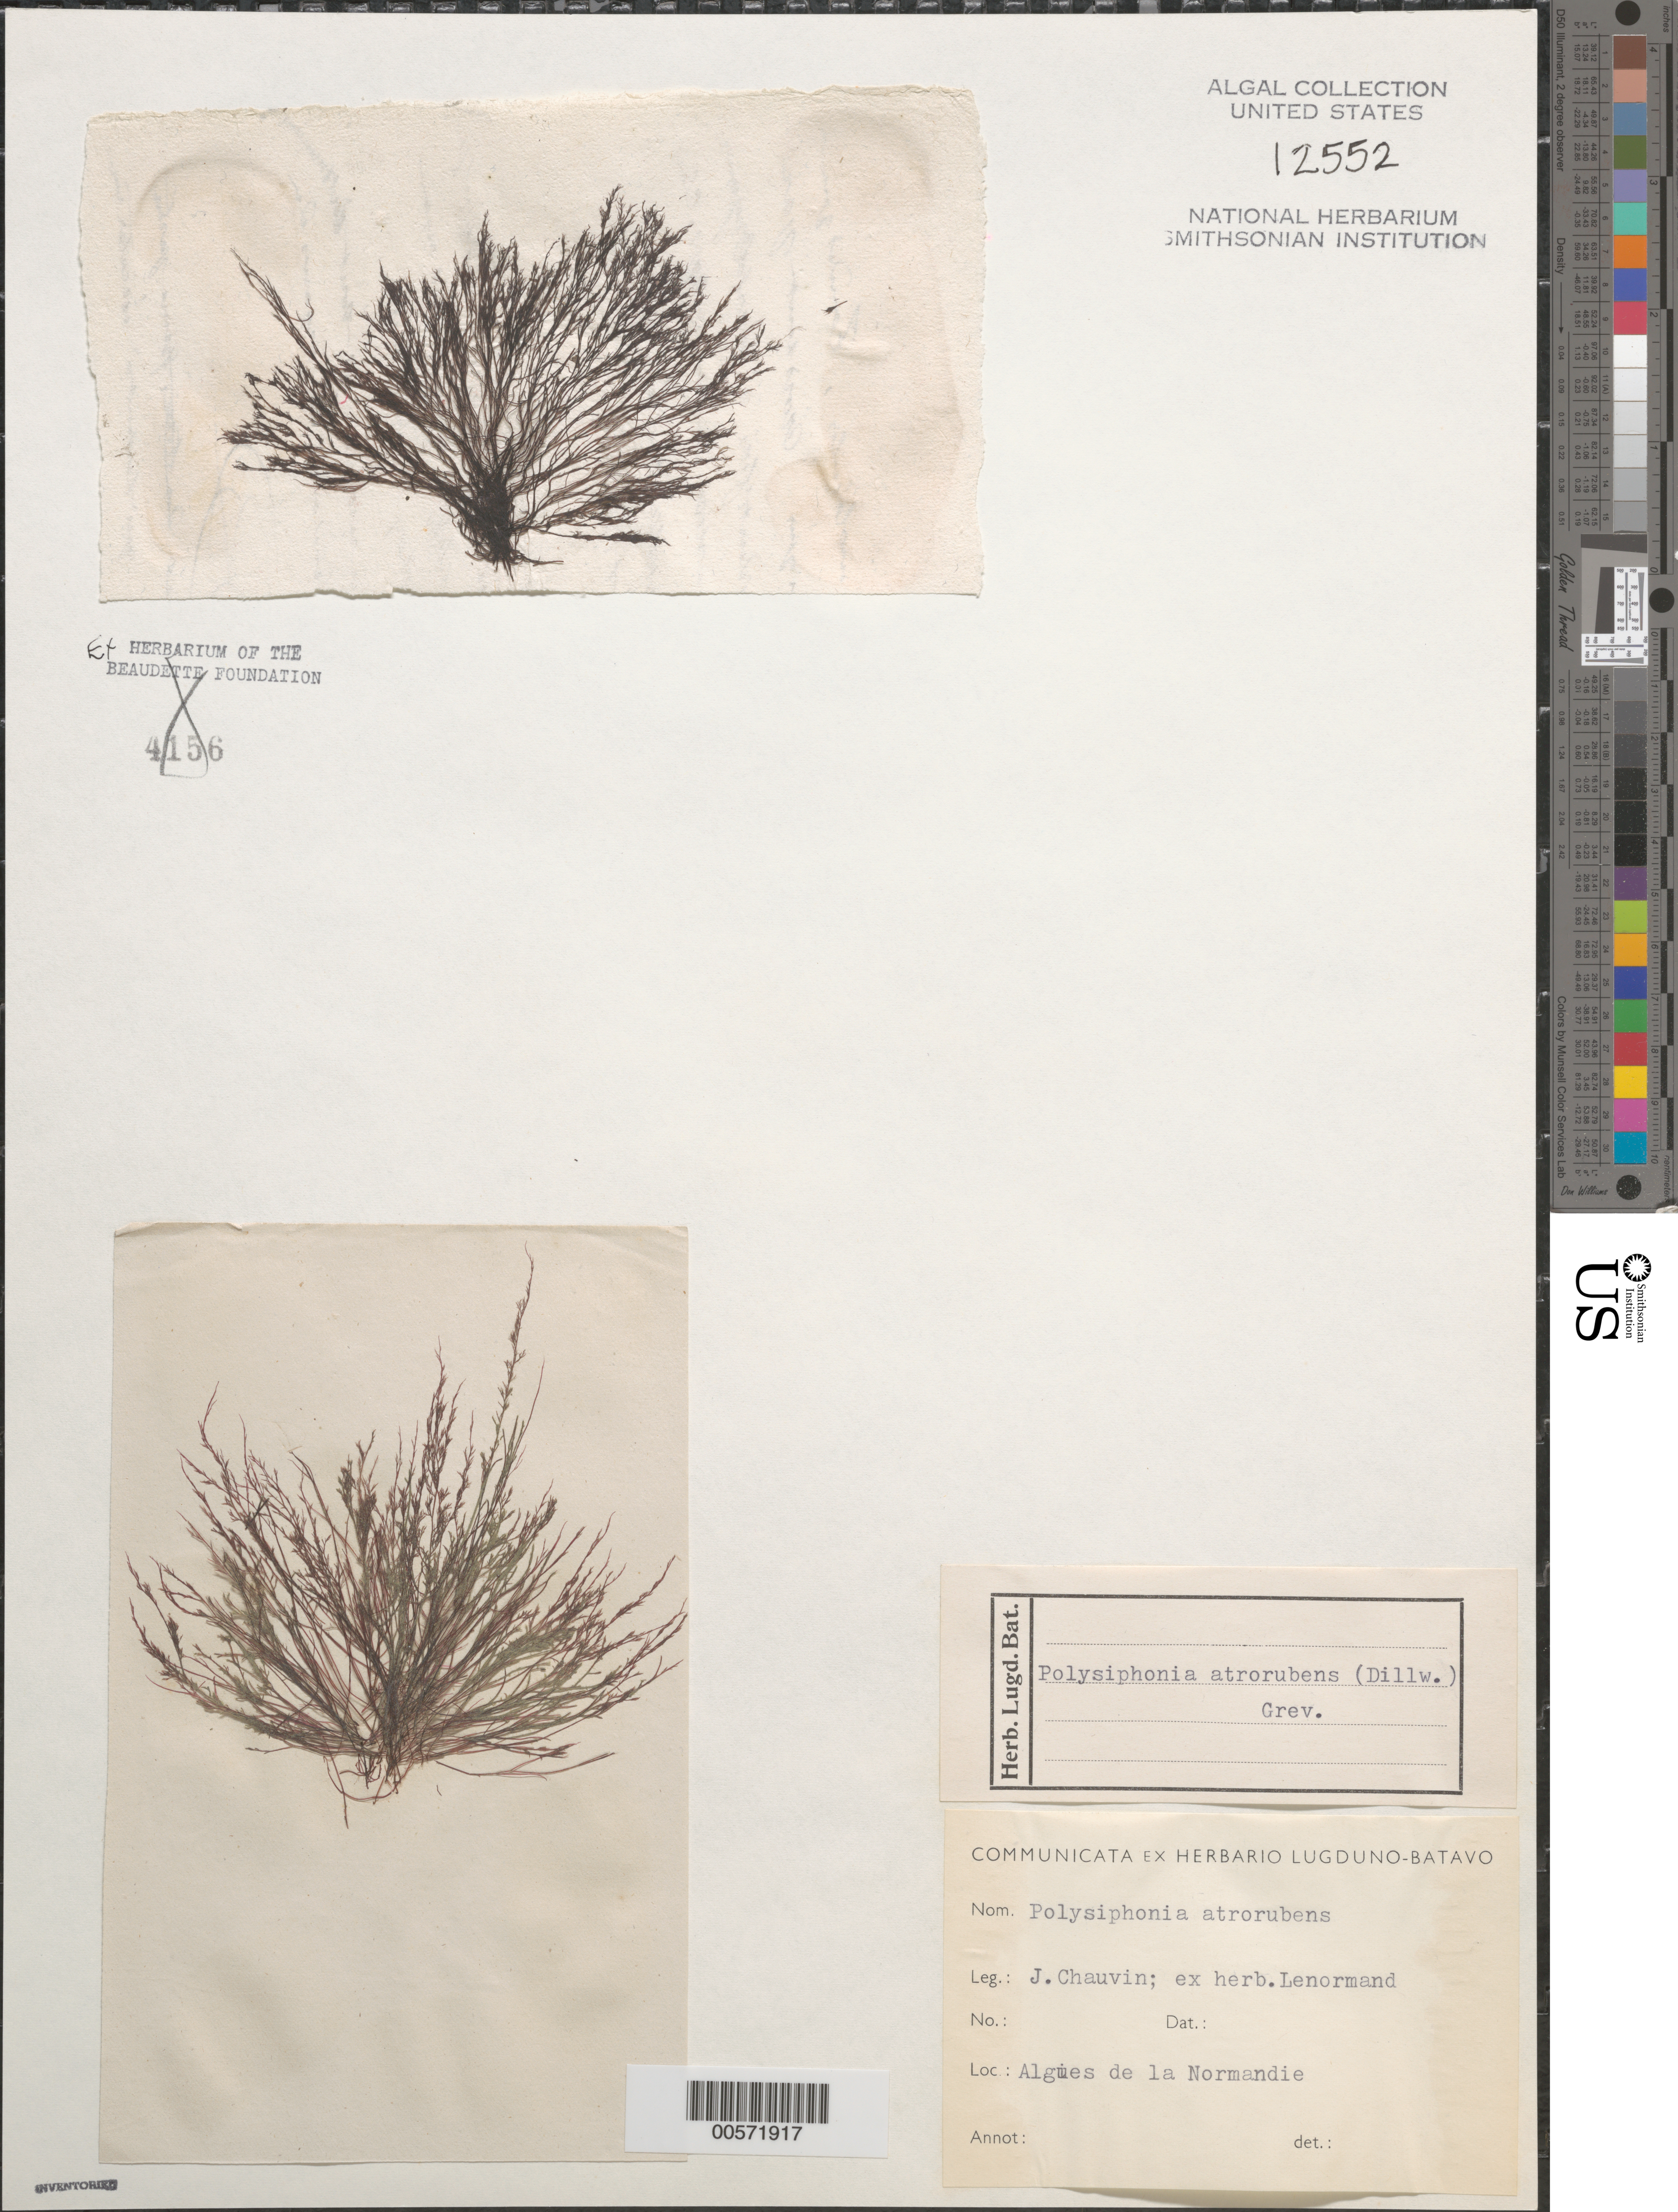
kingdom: Plantae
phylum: Rhodophyta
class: Florideophyceae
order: Ceramiales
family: Rhodomelaceae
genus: Polysiphonia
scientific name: Polysiphonia atrorubens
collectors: J. Chauvin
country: France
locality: Normandy (La Normandie)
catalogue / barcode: US 12552